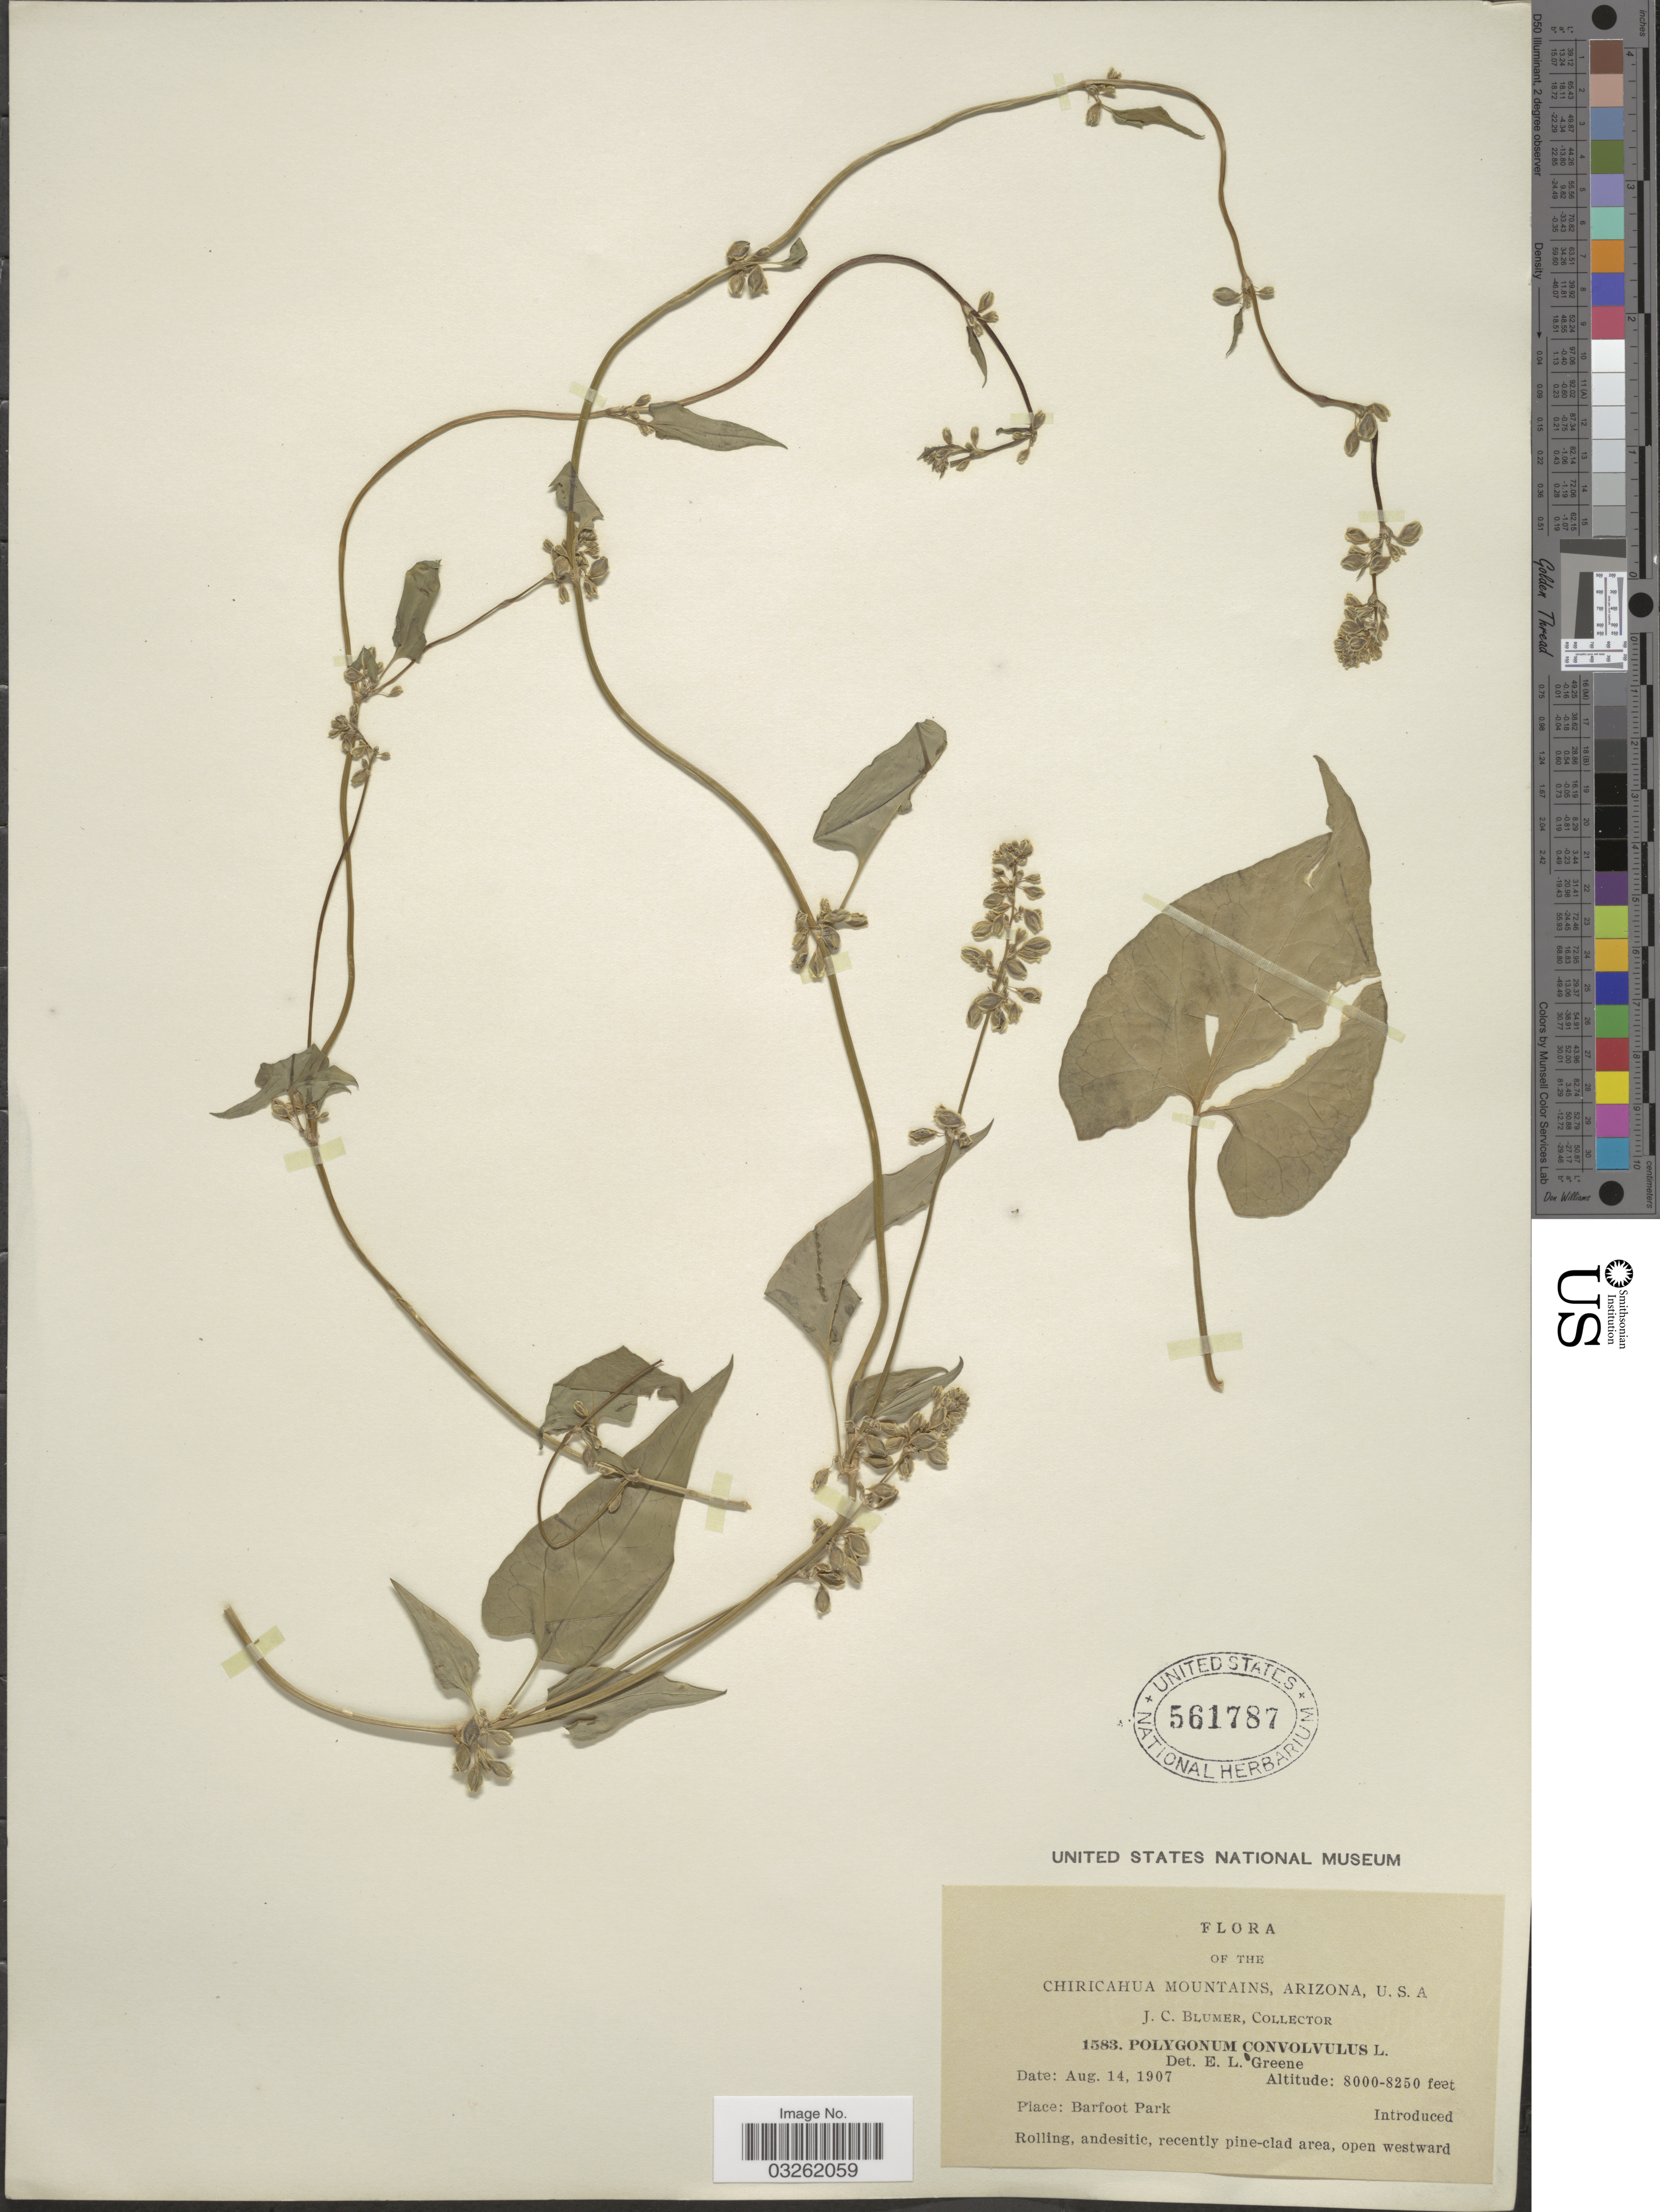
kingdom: Plantae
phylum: Tracheophyta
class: Magnoliopsida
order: Caryophyllales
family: Polygonaceae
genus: Fallopia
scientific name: Fallopia convolvulus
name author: (L.) Á. Löve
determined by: Strong, Mark T., (BOT), Smithsonian Institution - National Museum of Natural History (UNITED STATES)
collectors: J. C. Blumer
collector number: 1583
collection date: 1907-08-14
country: United States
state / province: Arizona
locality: Chiricahua Mountains. Barfoot Park.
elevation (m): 2438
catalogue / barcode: US 561787